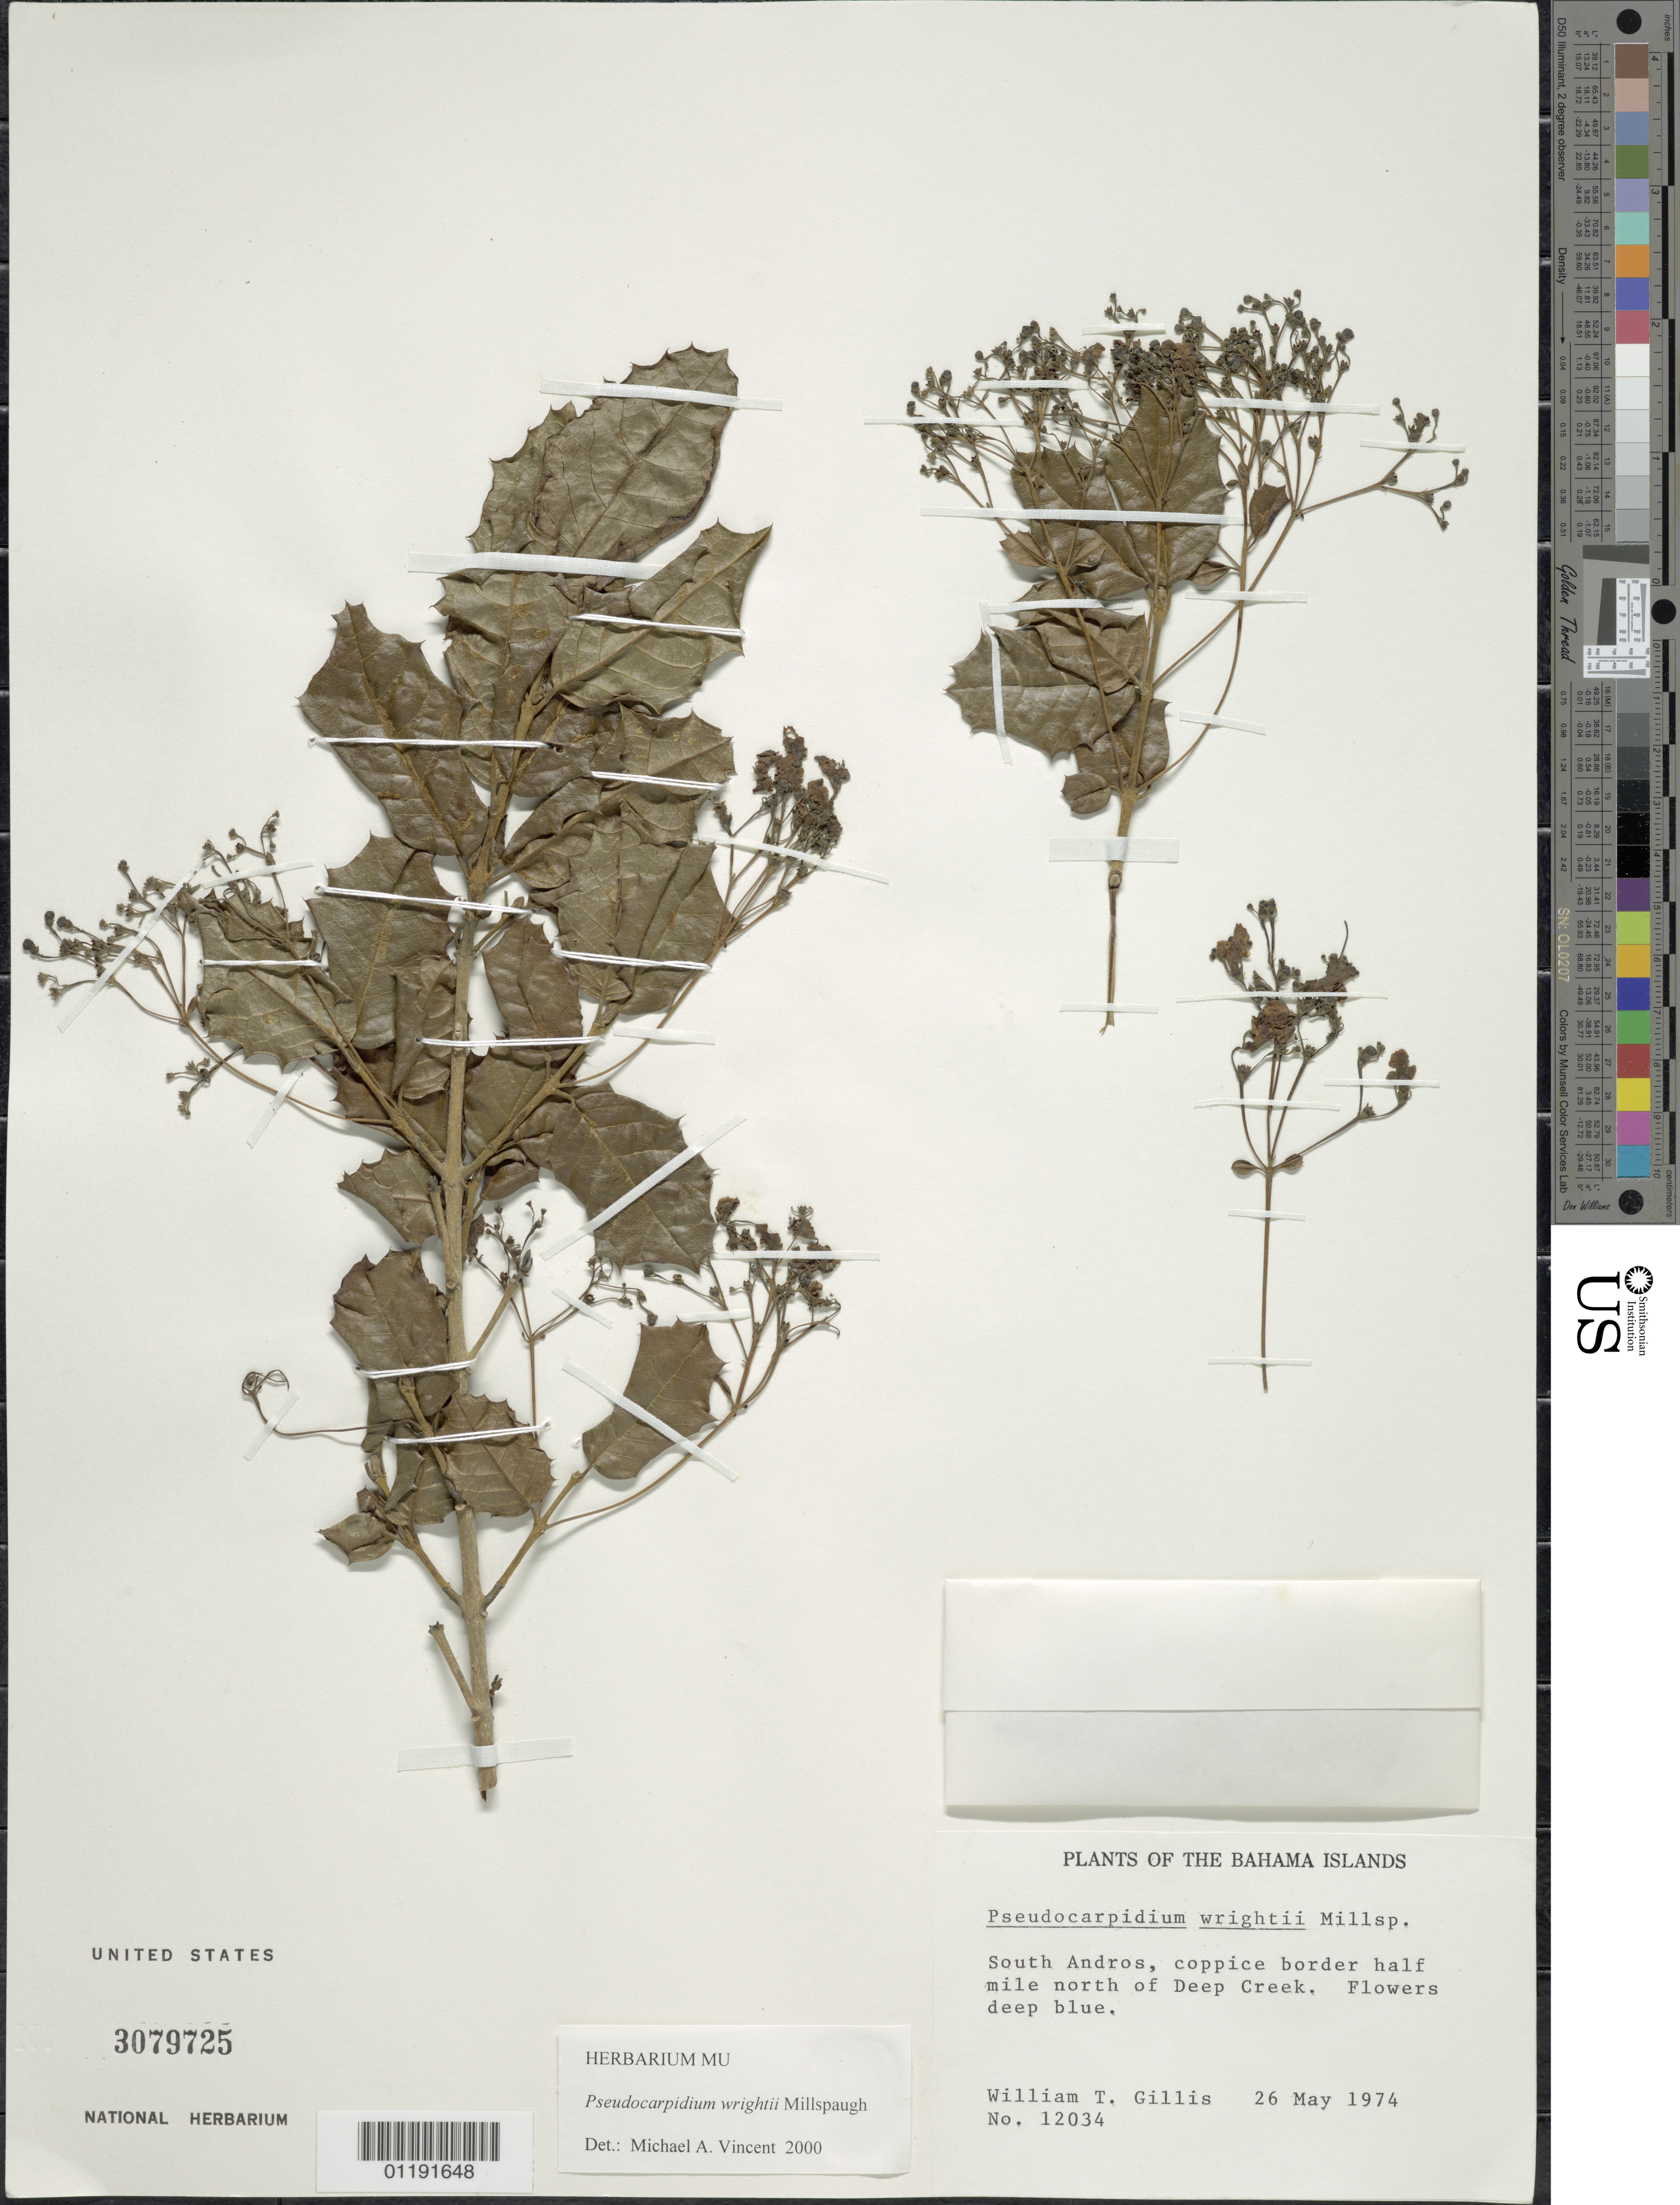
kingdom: Plantae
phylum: Tracheophyta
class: Magnoliopsida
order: Lamiales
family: Lamiaceae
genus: Pseudocarpidium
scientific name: Pseudocarpidium wrightii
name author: Millsp.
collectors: W. T. Gillis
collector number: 12034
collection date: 1974-05-26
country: Bahamas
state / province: Andros Island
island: Andros Island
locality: South Andros, 0.5 mi N of Deep Creek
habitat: Coppice border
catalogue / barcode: US 3079725